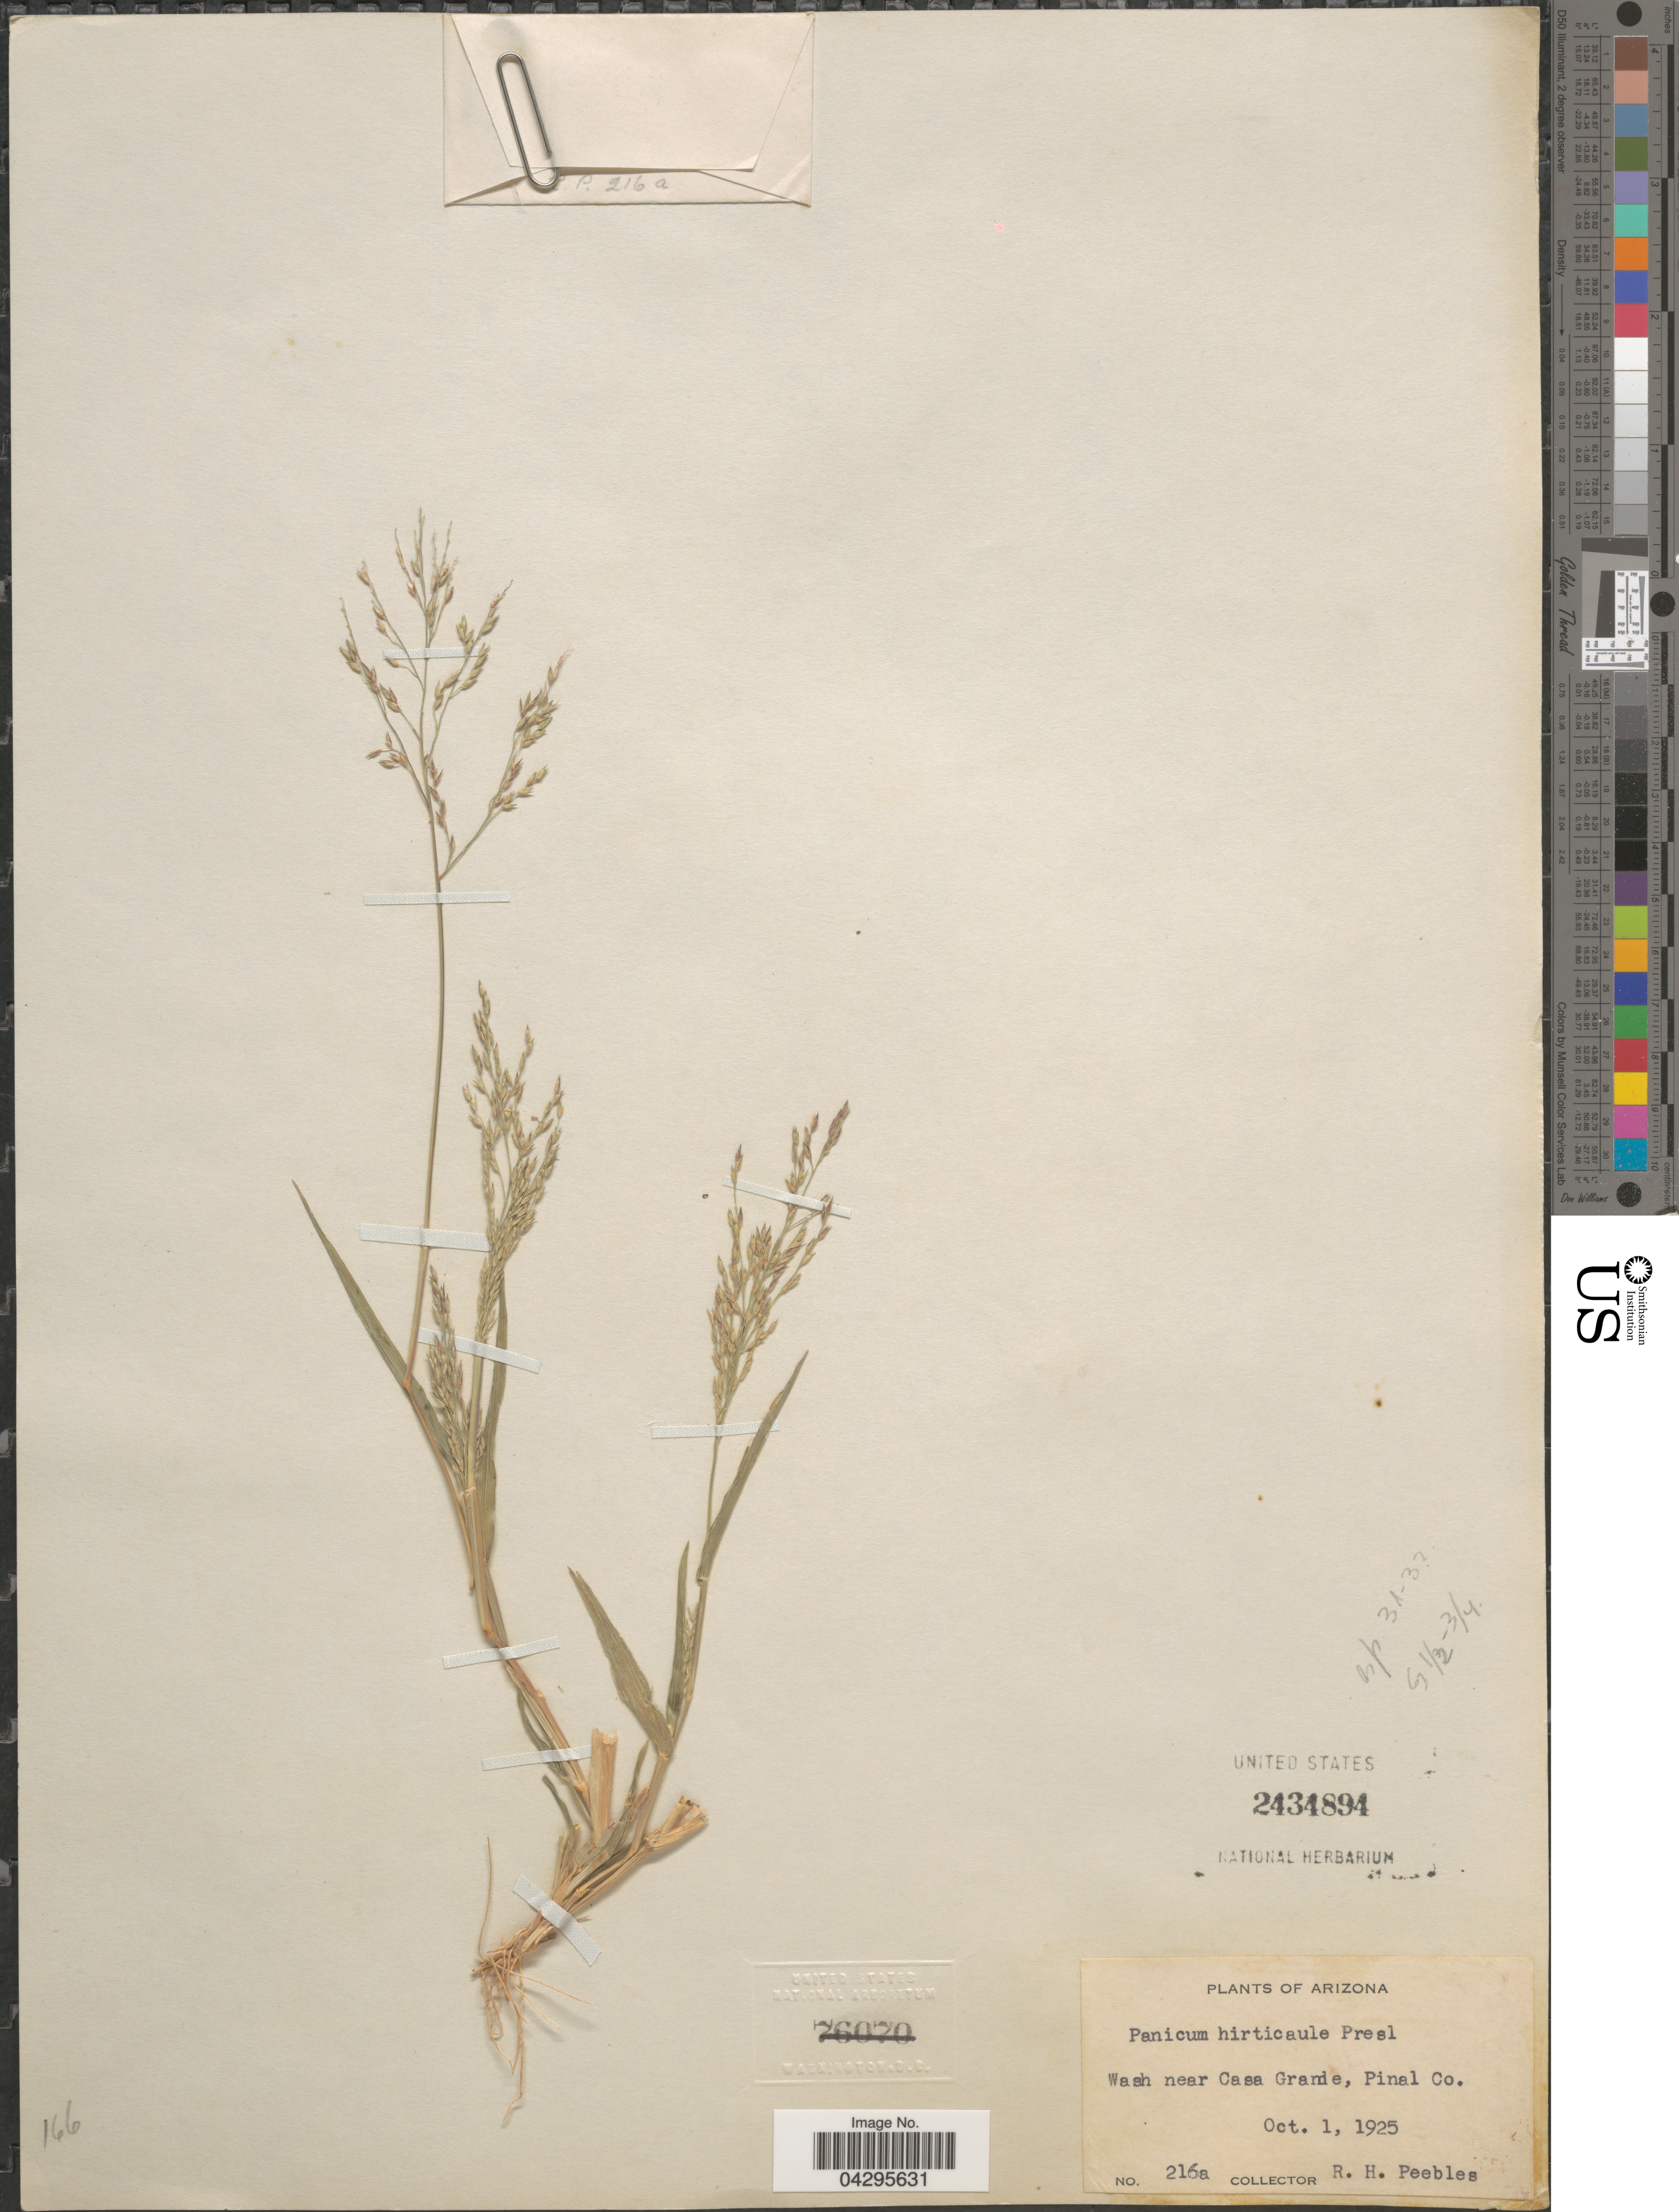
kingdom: Plantae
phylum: Tracheophyta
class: Liliopsida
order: Poales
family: Poaceae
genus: Panicum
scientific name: Panicum hirticaule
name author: J. Presl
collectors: R. H. Peebles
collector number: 216a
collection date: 1925-10-01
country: United States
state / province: Arizona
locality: Wash near Casa Grande, Pinal Co.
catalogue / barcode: US 2434894